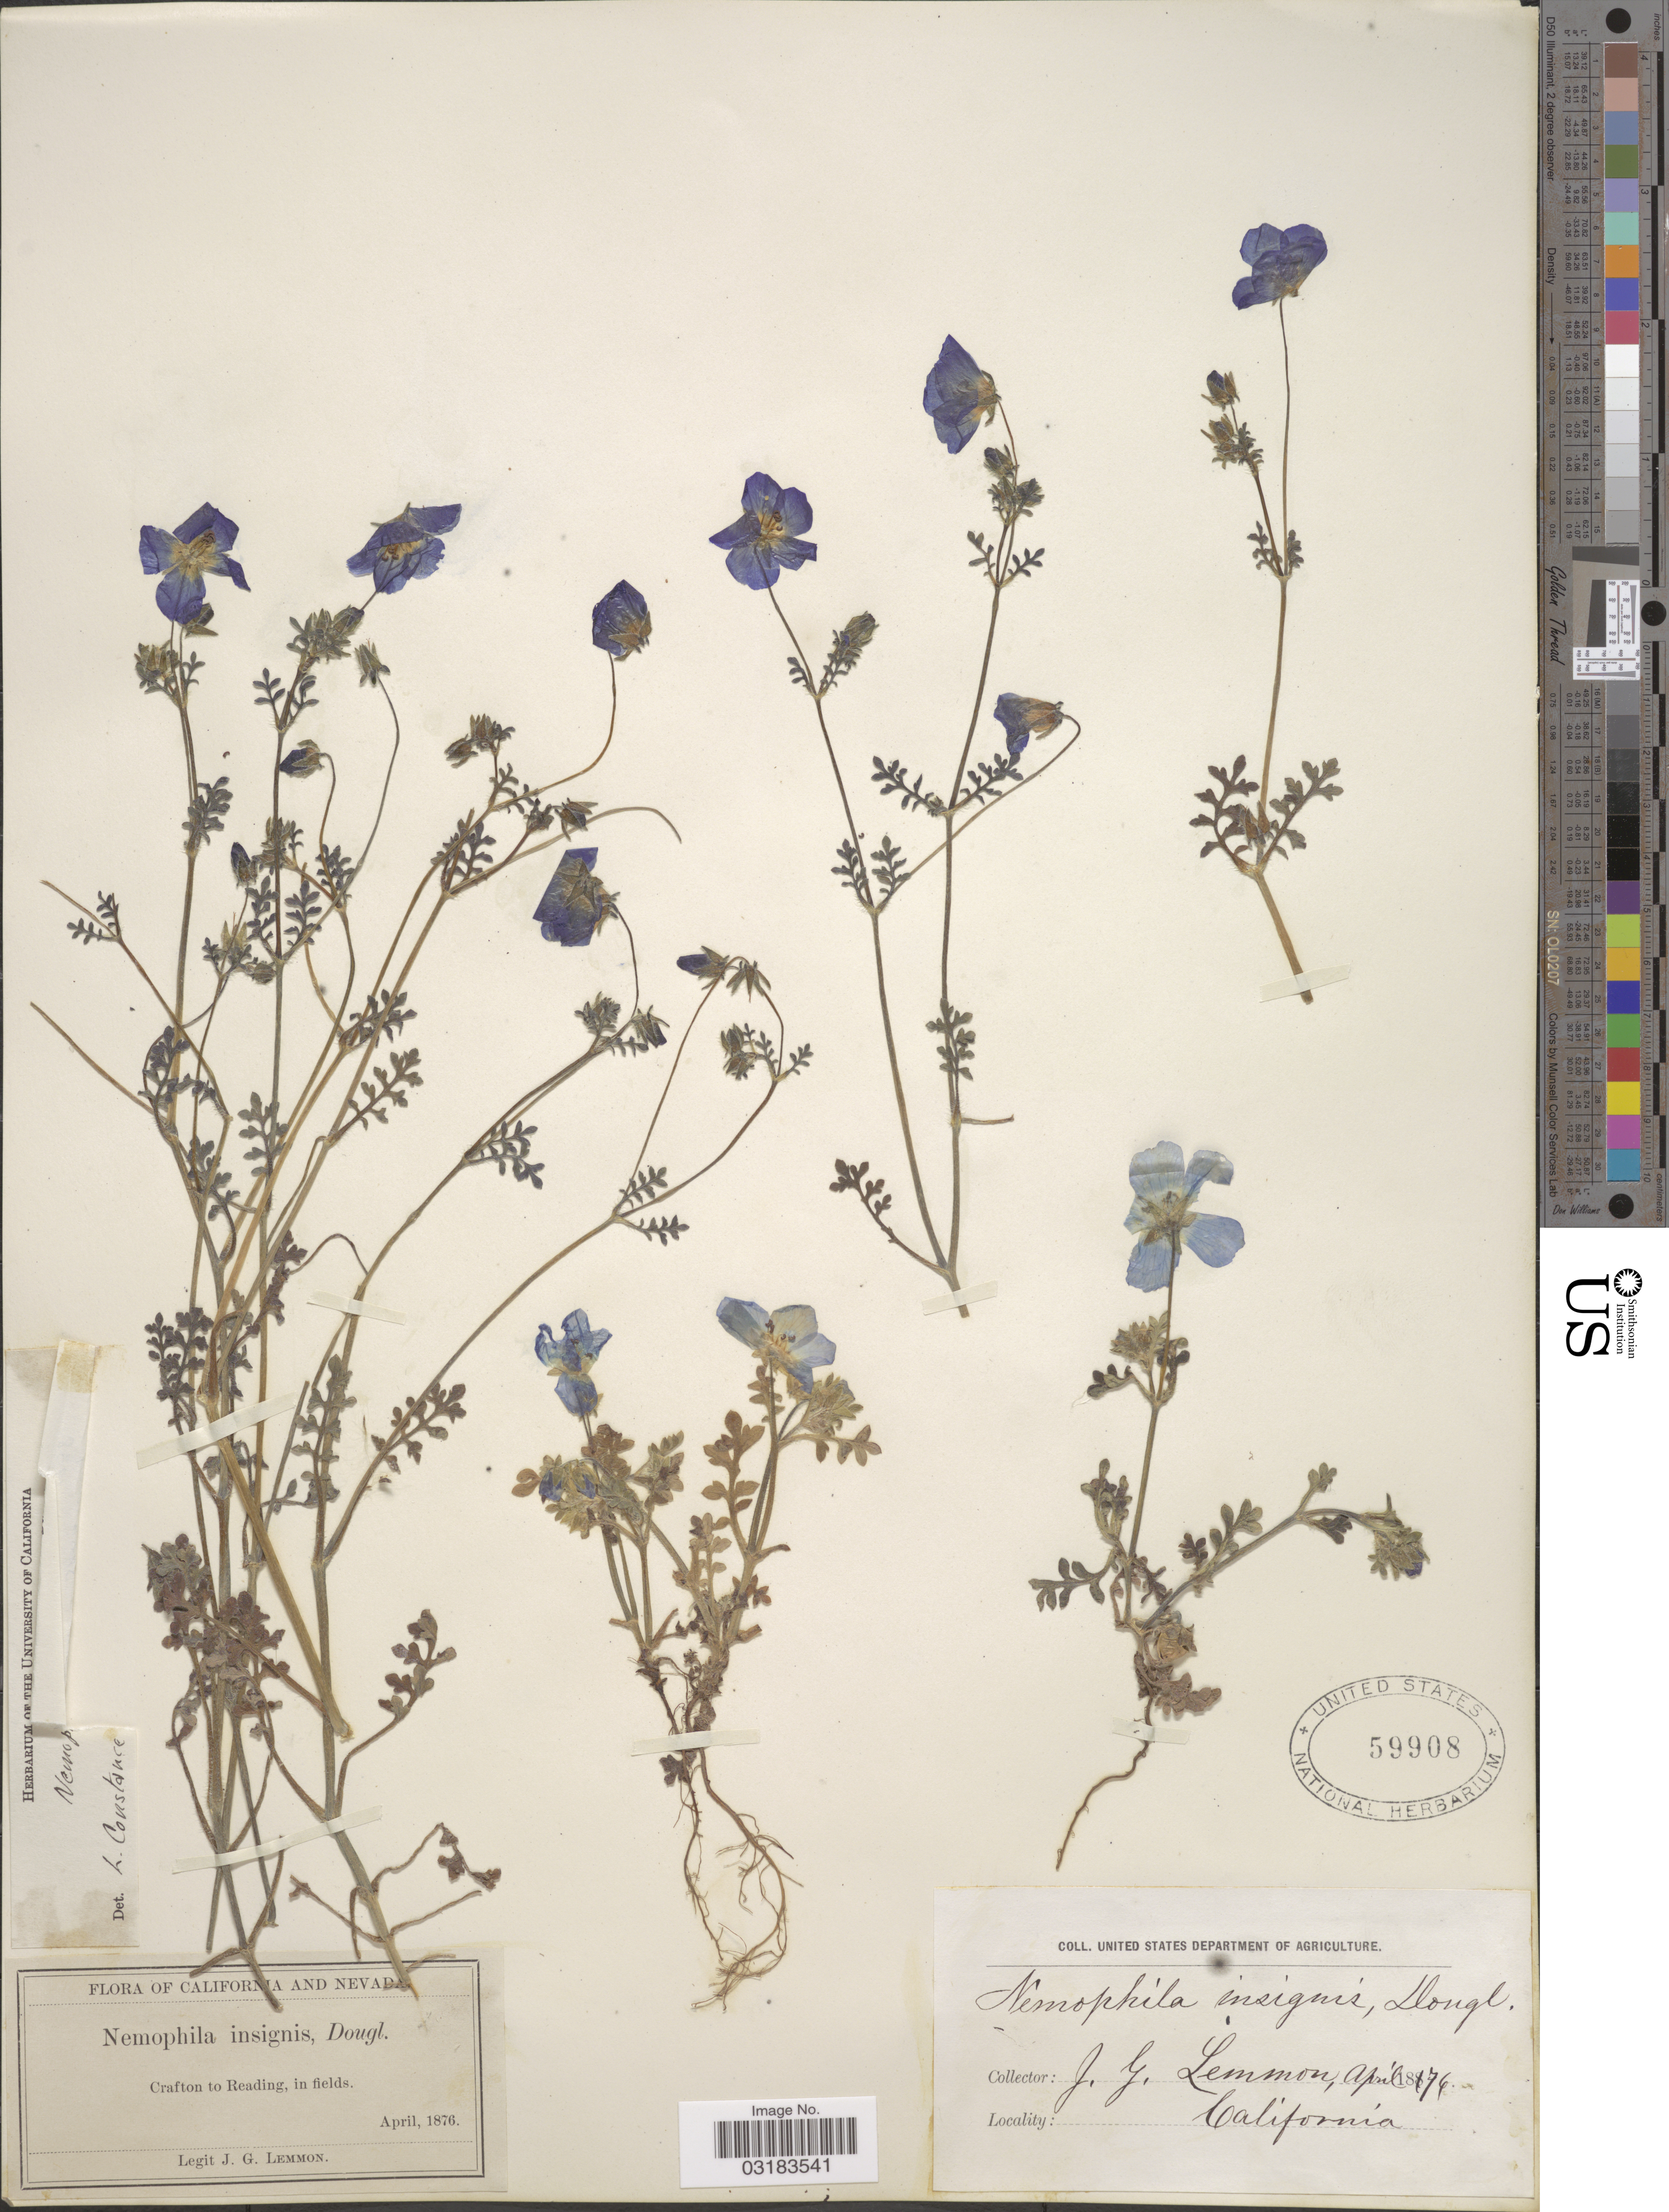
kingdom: Plantae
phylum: Tracheophyta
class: Magnoliopsida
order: Boraginales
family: Hydrophyllaceae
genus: Nemophila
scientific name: Nemophila menziesii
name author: Hook. & Arn.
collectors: J. Lemmon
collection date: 1876-04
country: United States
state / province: California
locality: Crafton to Reading, in fields.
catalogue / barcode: US 59908